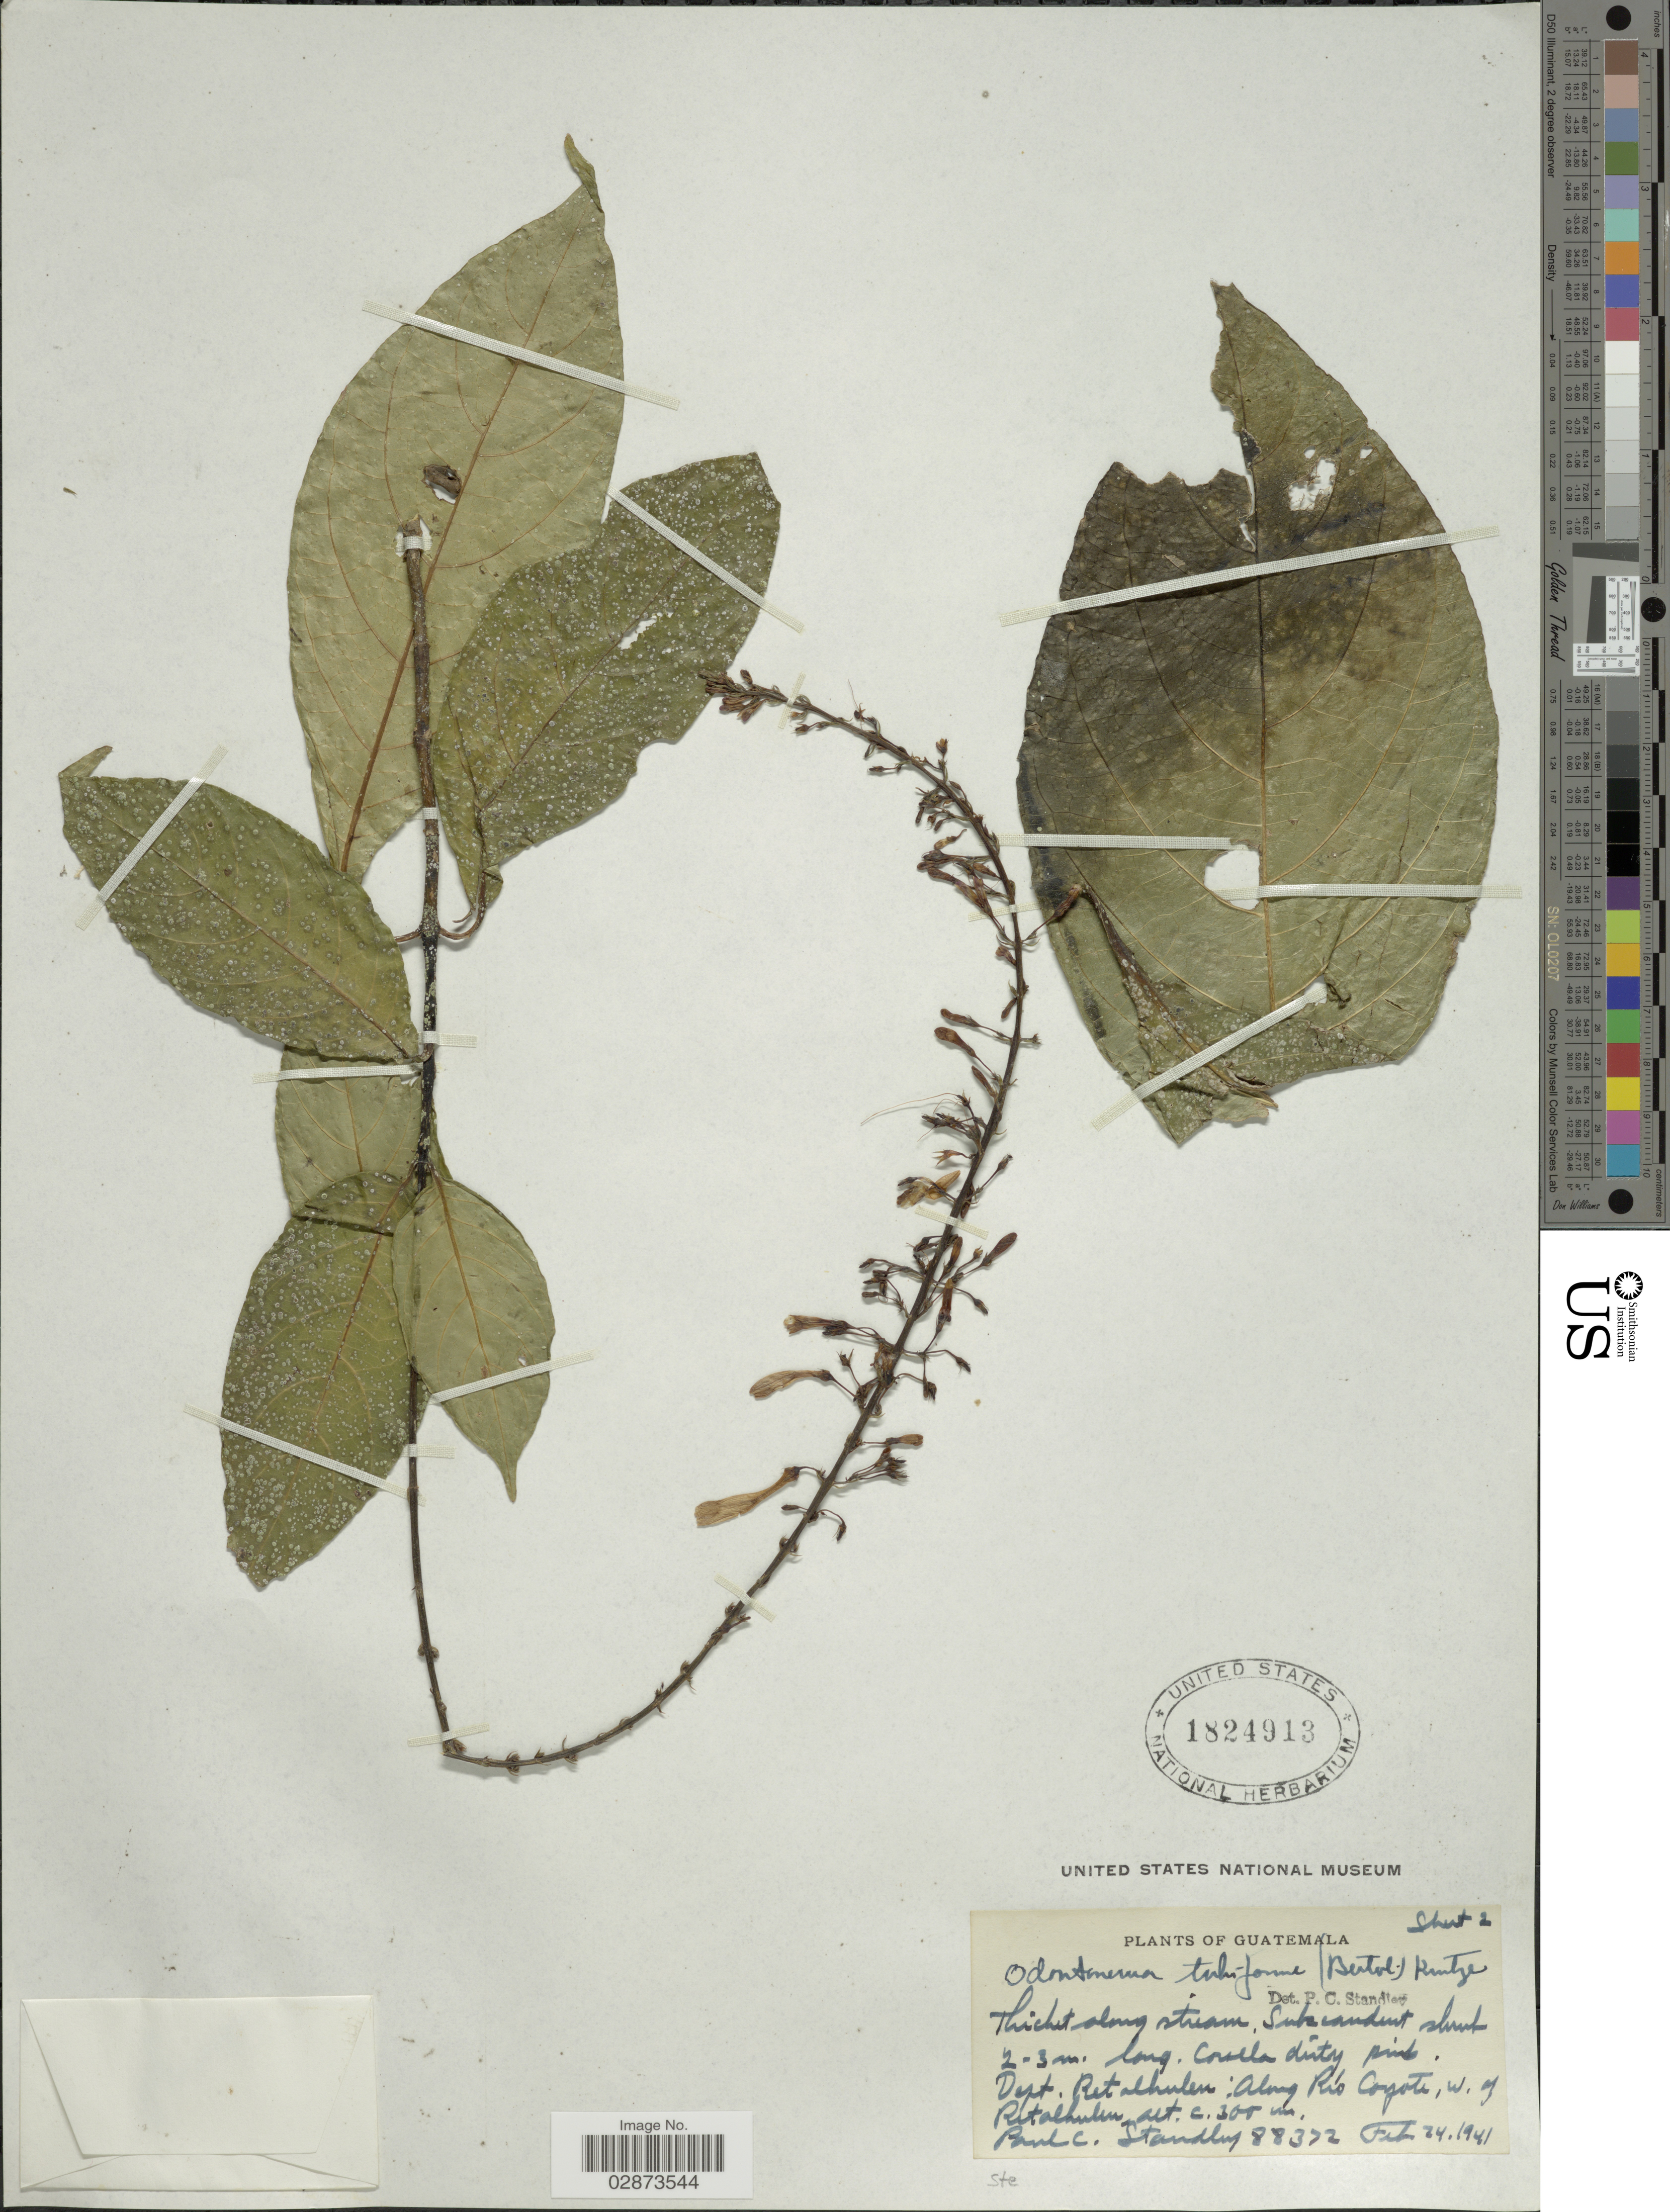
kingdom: Plantae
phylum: Tracheophyta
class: Magnoliopsida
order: Lamiales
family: Acanthaceae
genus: Odontonema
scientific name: Odontonema tubaeforme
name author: (Bertol.) Kuntze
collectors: P. C. Standley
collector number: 88372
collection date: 1941-02-24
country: Guatemala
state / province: Retalhuleu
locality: Dept. Retalhuleu, Along Río Coyote, W. of Retalhuleu.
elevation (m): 300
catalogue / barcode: US 1824913